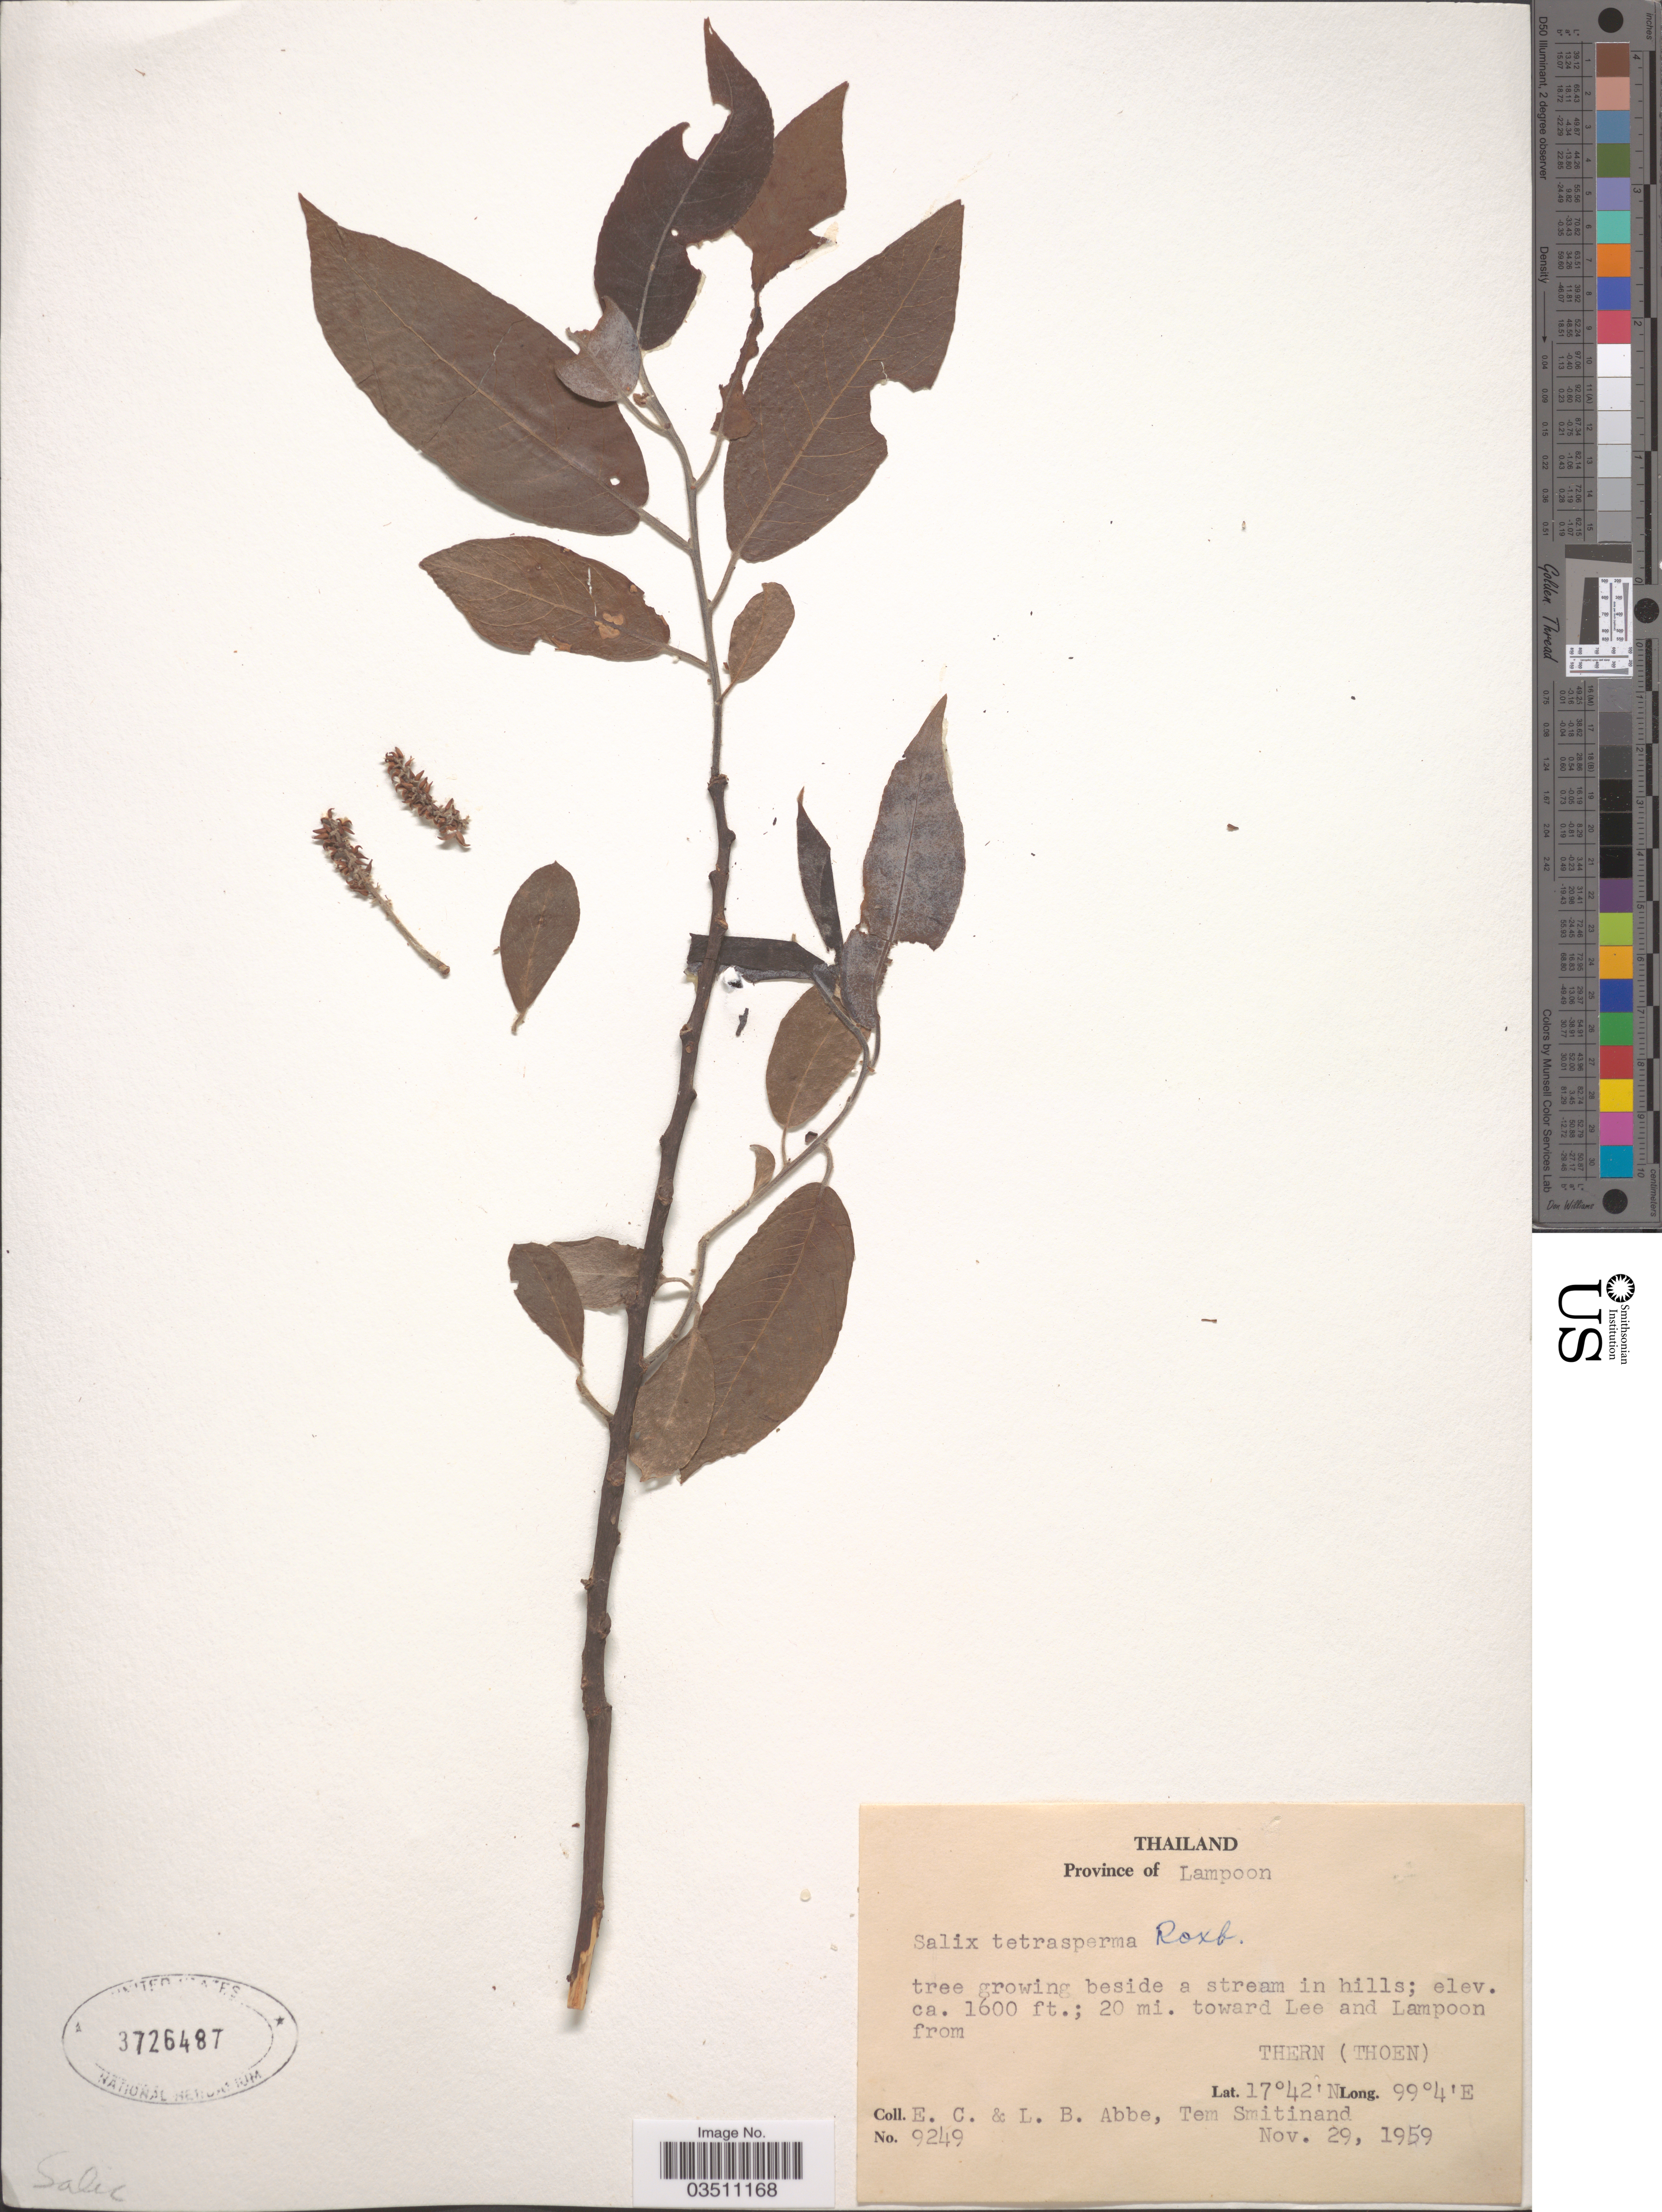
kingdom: Plantae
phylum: Tracheophyta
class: Magnoliopsida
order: Malpighiales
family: Salicaceae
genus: Salix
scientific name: Salix tetrasperma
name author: Roxb.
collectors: E. C. Abbe, L. B. Abbe & T. Smitinand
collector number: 9249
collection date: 1959-11-29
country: Thailand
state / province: Lamphun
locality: Province of Lampoon. 20 mi. toward Lee and Lampoon from Thern (Thoen).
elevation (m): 488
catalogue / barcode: US 3726487